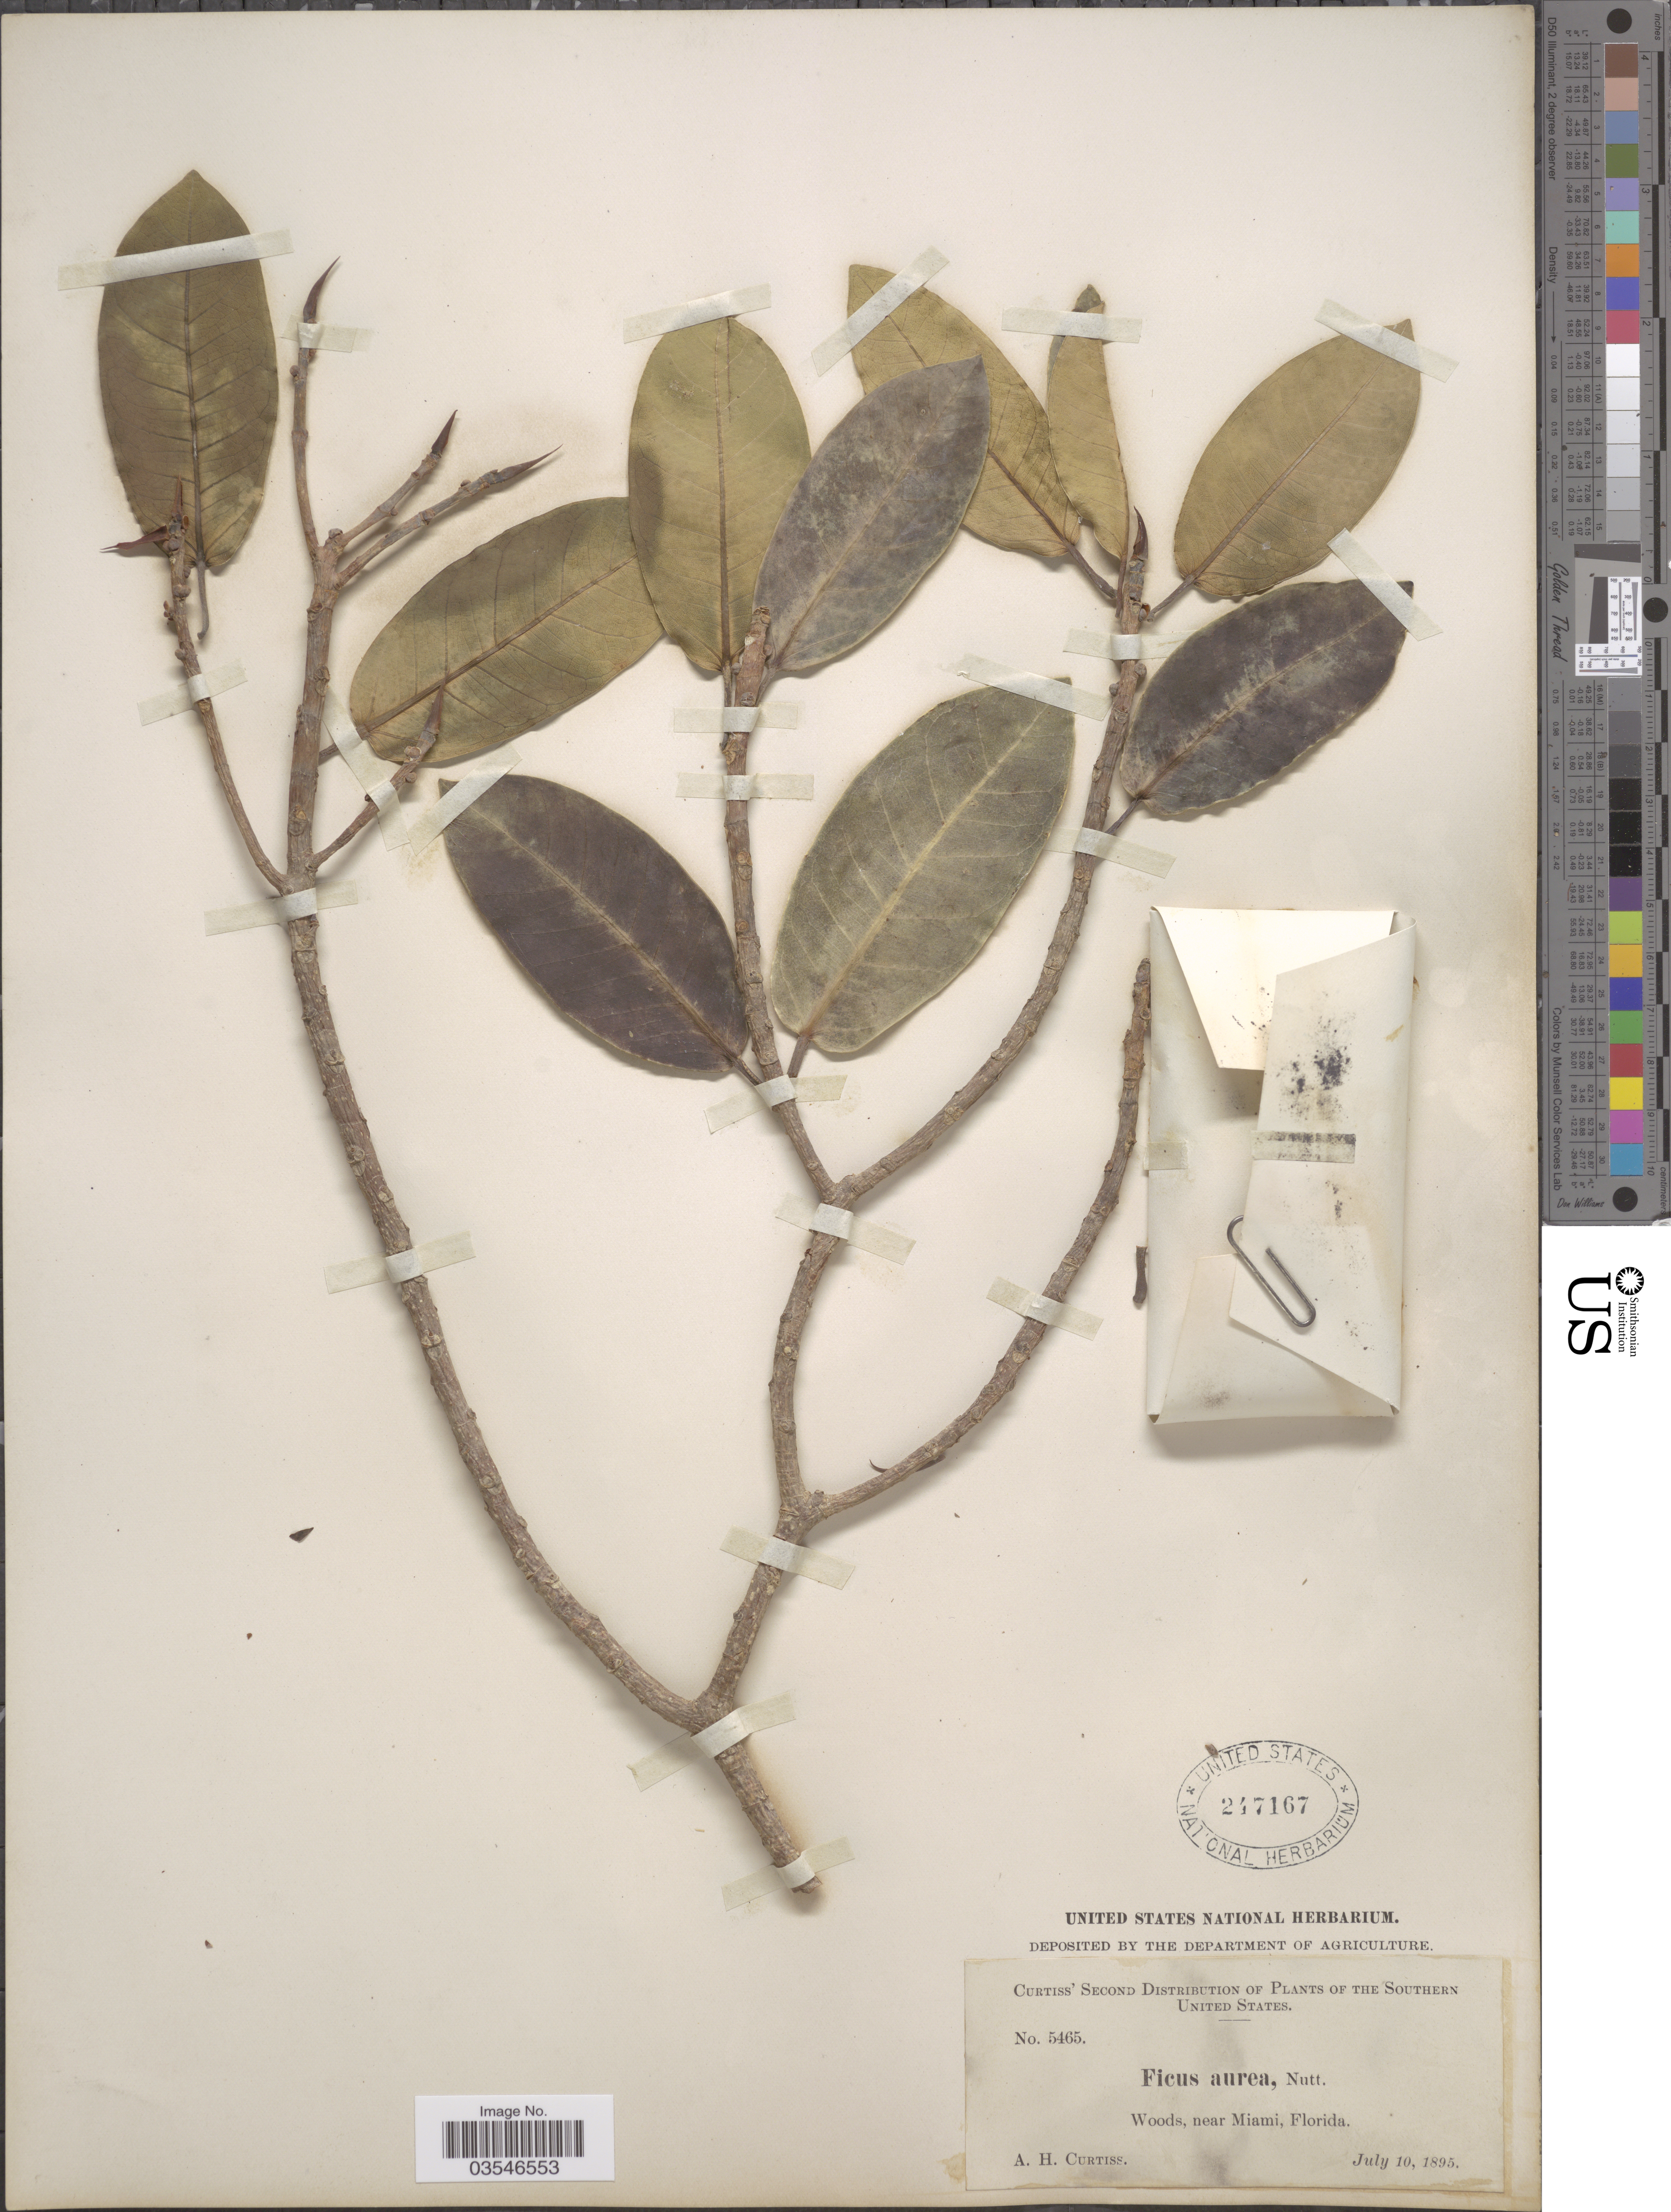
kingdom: Plantae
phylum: Tracheophyta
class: Magnoliopsida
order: Rosales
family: Moraceae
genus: Ficus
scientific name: Ficus aurea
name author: Nutt.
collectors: A. H. Curtiss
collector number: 5465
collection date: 1895-07-10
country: United States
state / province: Florida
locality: The Southern United States. Near Miami.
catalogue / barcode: US 247167